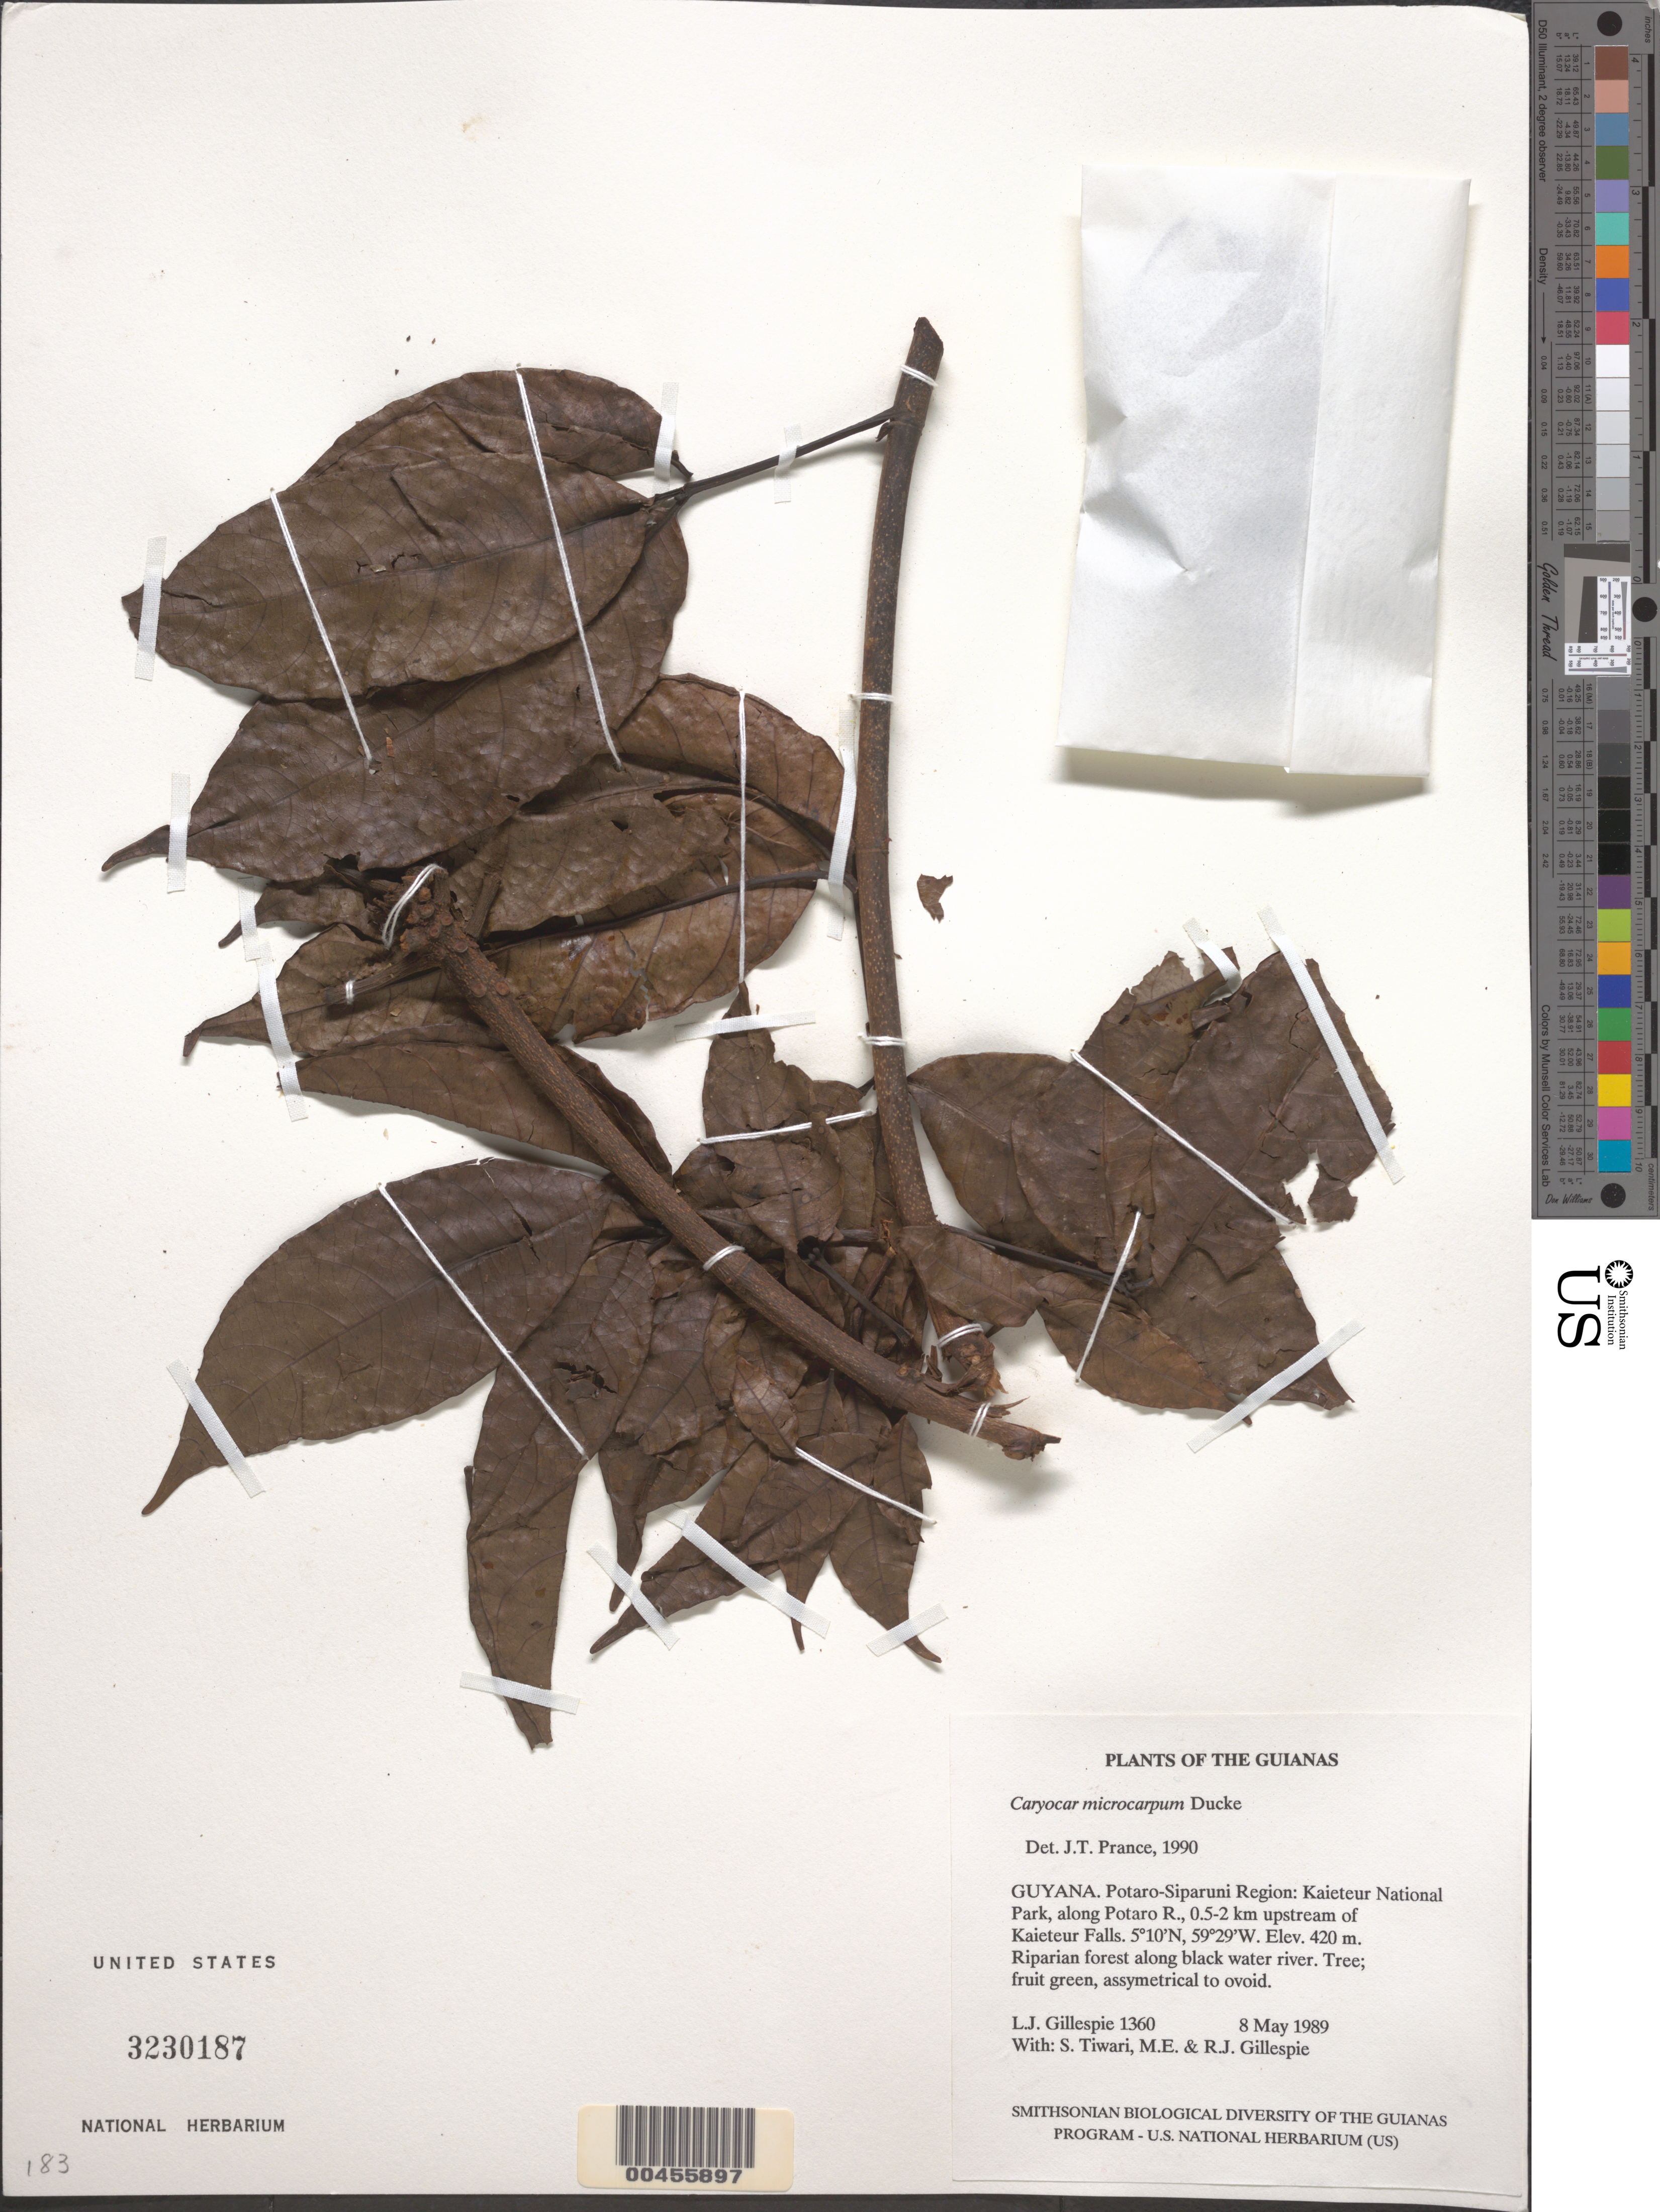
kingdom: Plantae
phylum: Tracheophyta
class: Magnoliopsida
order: Malpighiales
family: Caryocaraceae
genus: Caryocar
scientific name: Caryocar microcarpum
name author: Ducke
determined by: Prance, G. T.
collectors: L. J. Gillespie, S. Tiwari, M. Gillespie & R. Gillespie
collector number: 1360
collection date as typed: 8 May 1989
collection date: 1989-05-08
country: Guyana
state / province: Potaro-Siparuni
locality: Kaieteur National Park, along Potaro R., 0.5-2 km upstream of Kaieteur Falls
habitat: Riparian forest along black water river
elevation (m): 420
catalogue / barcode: US 3230187